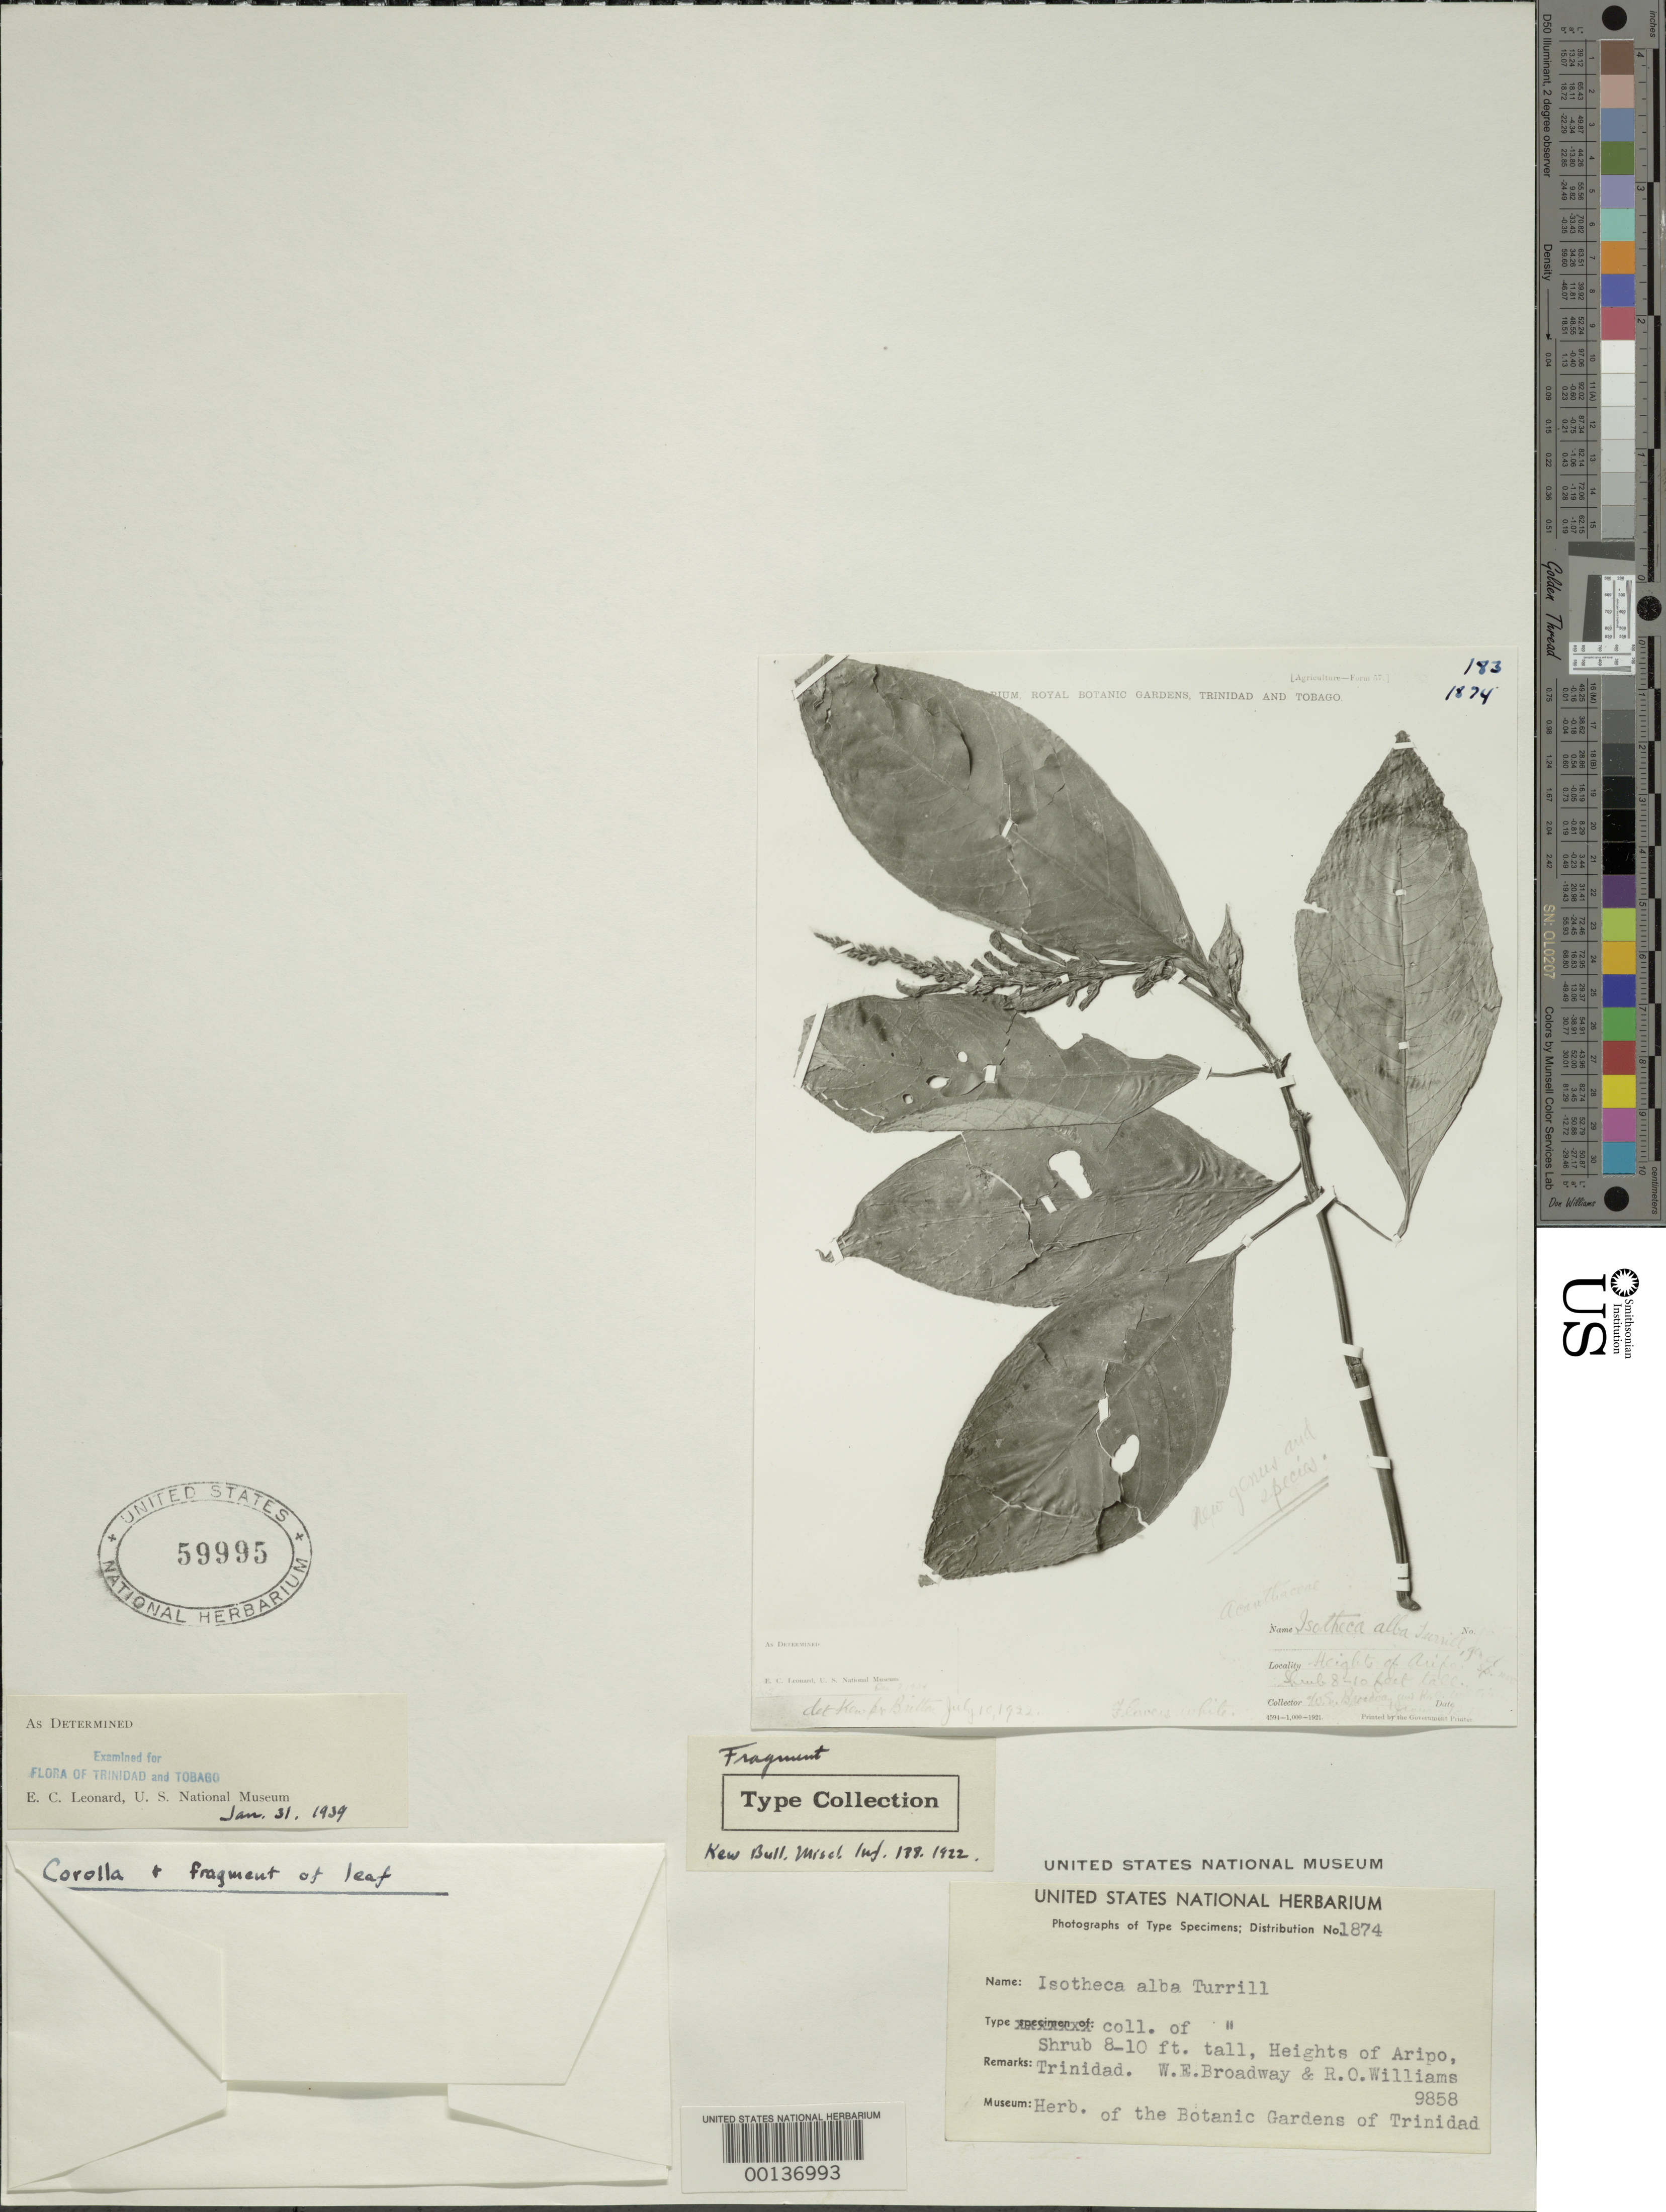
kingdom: Plantae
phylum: Tracheophyta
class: Magnoliopsida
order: Lamiales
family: Acanthaceae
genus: Isotheca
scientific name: Isotheca alba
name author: Turrill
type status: Isotype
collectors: R. O. Williams & W. E. Broadway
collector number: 9858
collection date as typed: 13 Jan 1922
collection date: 1922-01-13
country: Trinidad and Tobago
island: Trinidad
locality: Aripo.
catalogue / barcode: US 59995